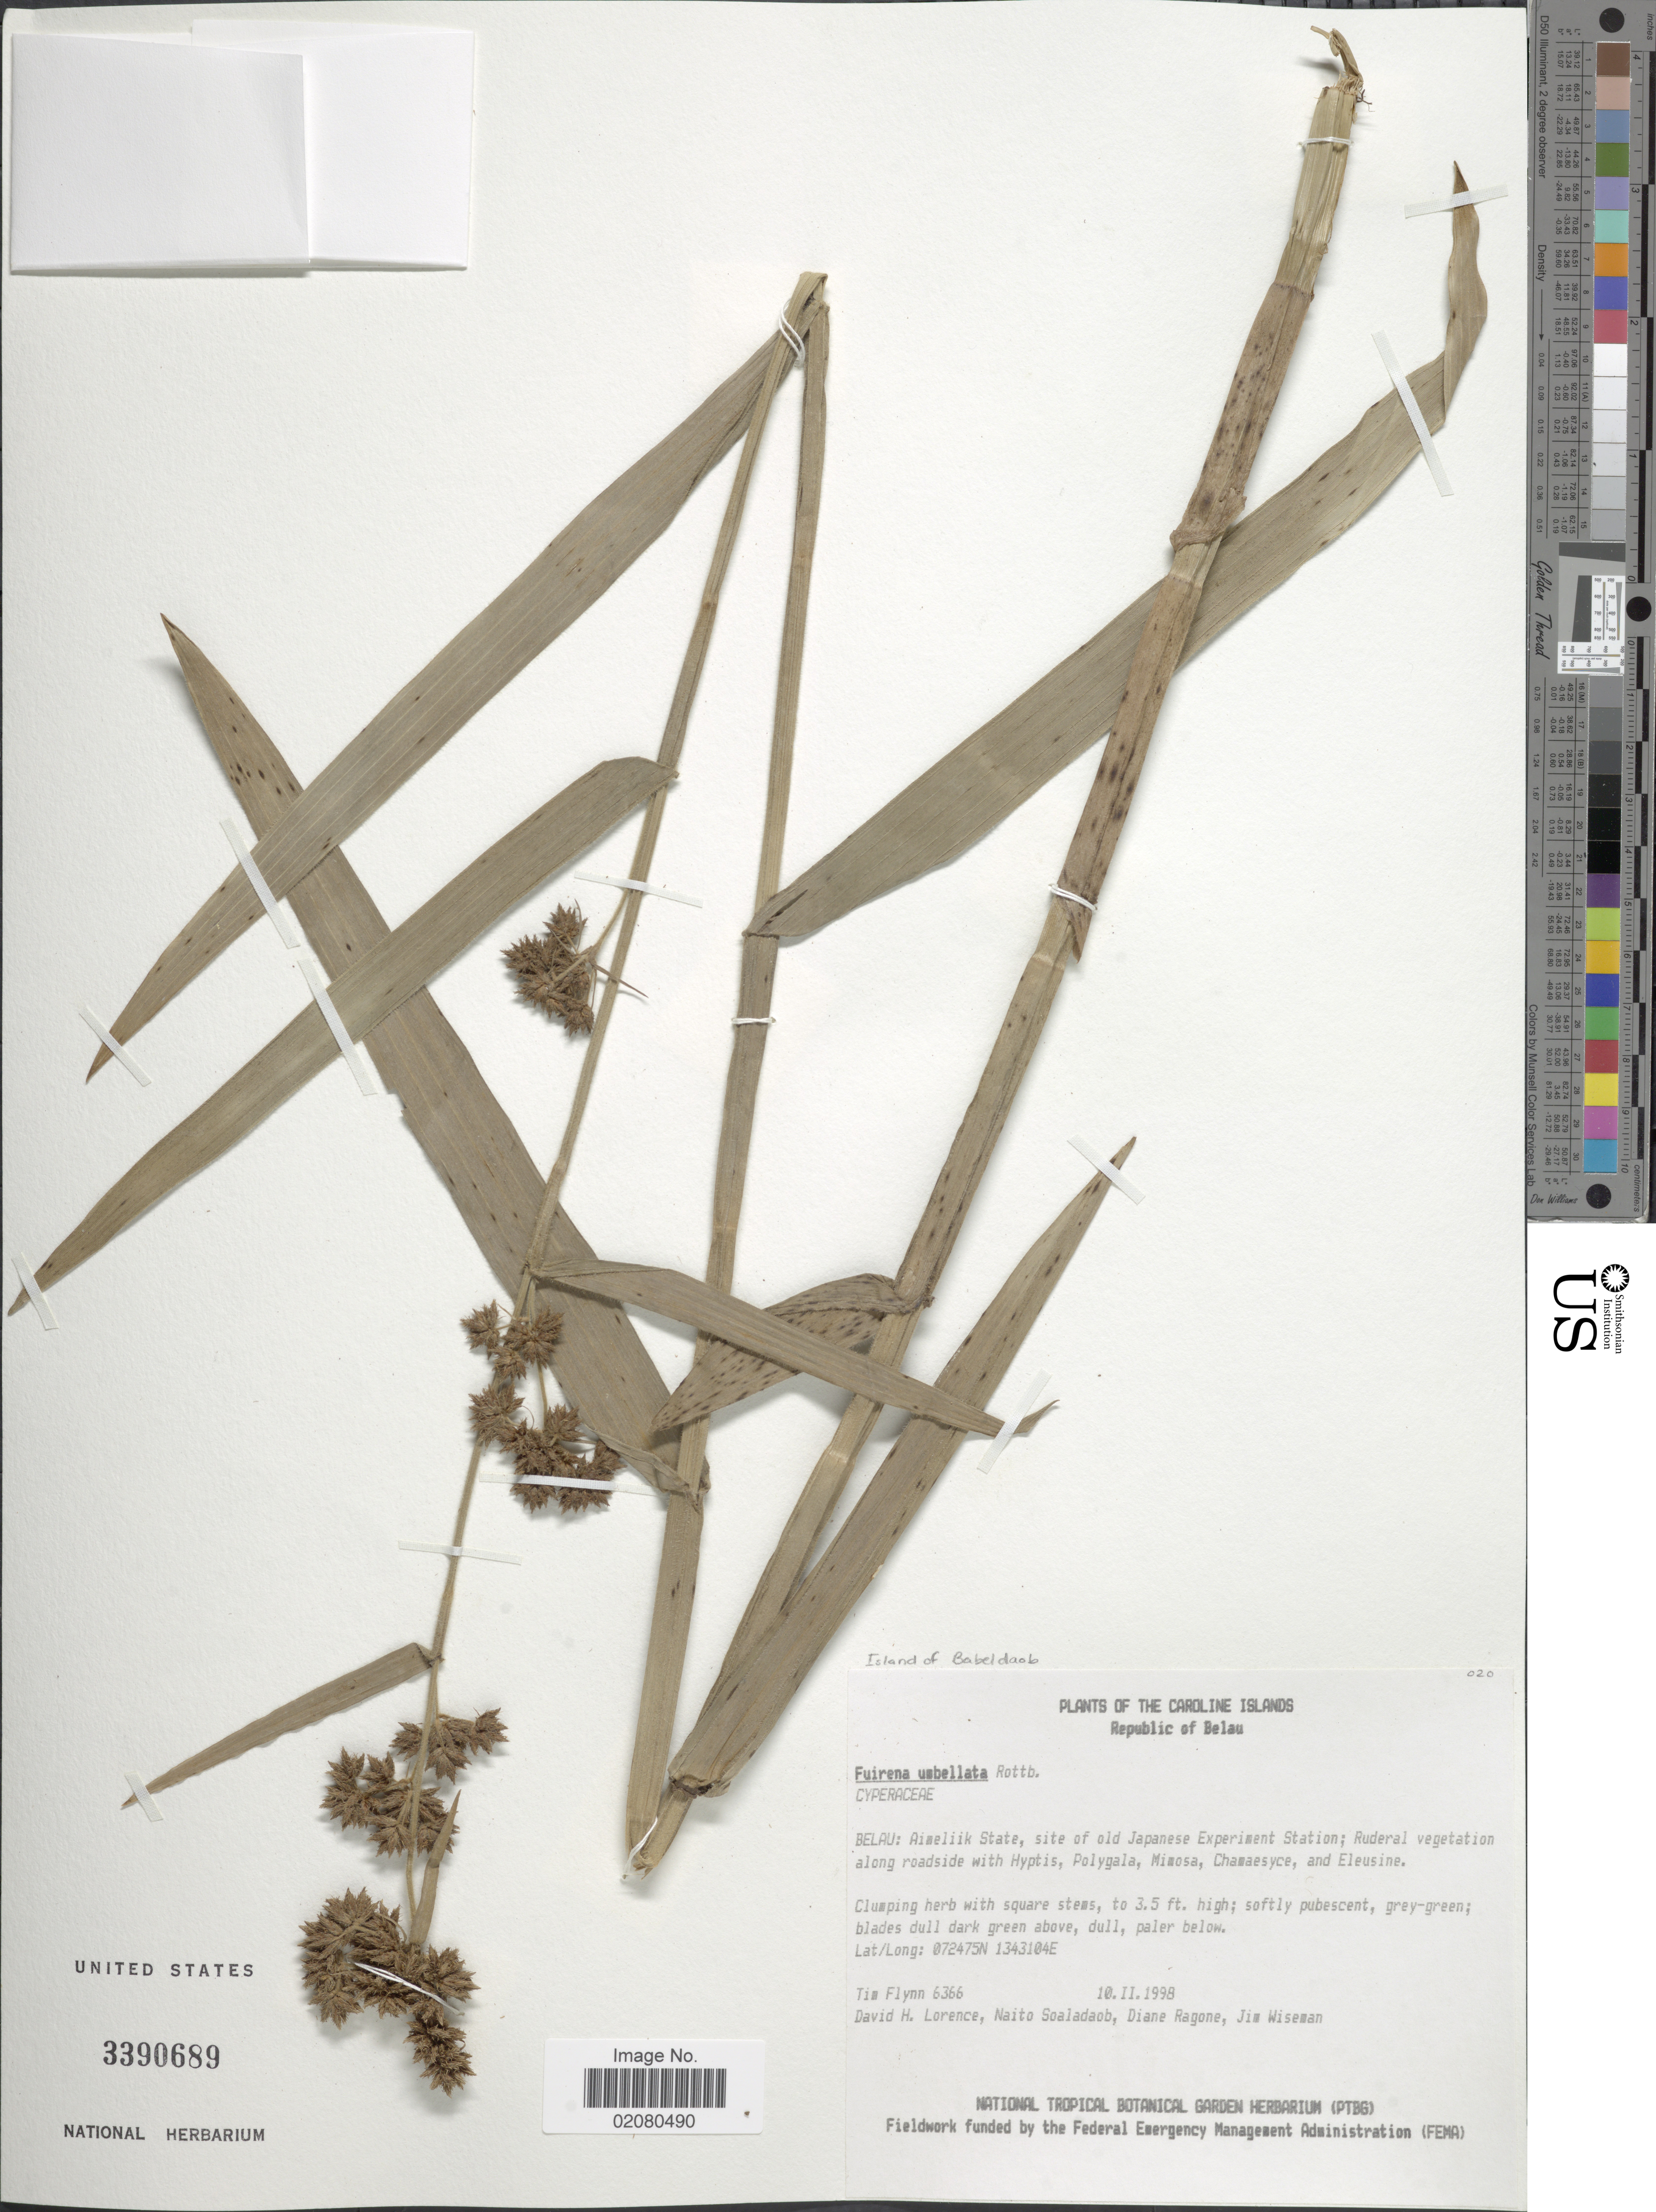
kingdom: Plantae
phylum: Tracheophyta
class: Liliopsida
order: Poales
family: Cyperaceae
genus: Fuirena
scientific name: Fuirena umbellata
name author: Rottb.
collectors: T. Flynn, D. Lorence, N. Soaladaob, D. Ragone & J. Wiseman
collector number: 6366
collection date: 1998-02-10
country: Palau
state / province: Aimeliik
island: Babeldaob [Babelthuap]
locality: Aimeliik State, site of old Japanese Experiment Station; Ruderal vegetation along roadside.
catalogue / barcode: US 3390689